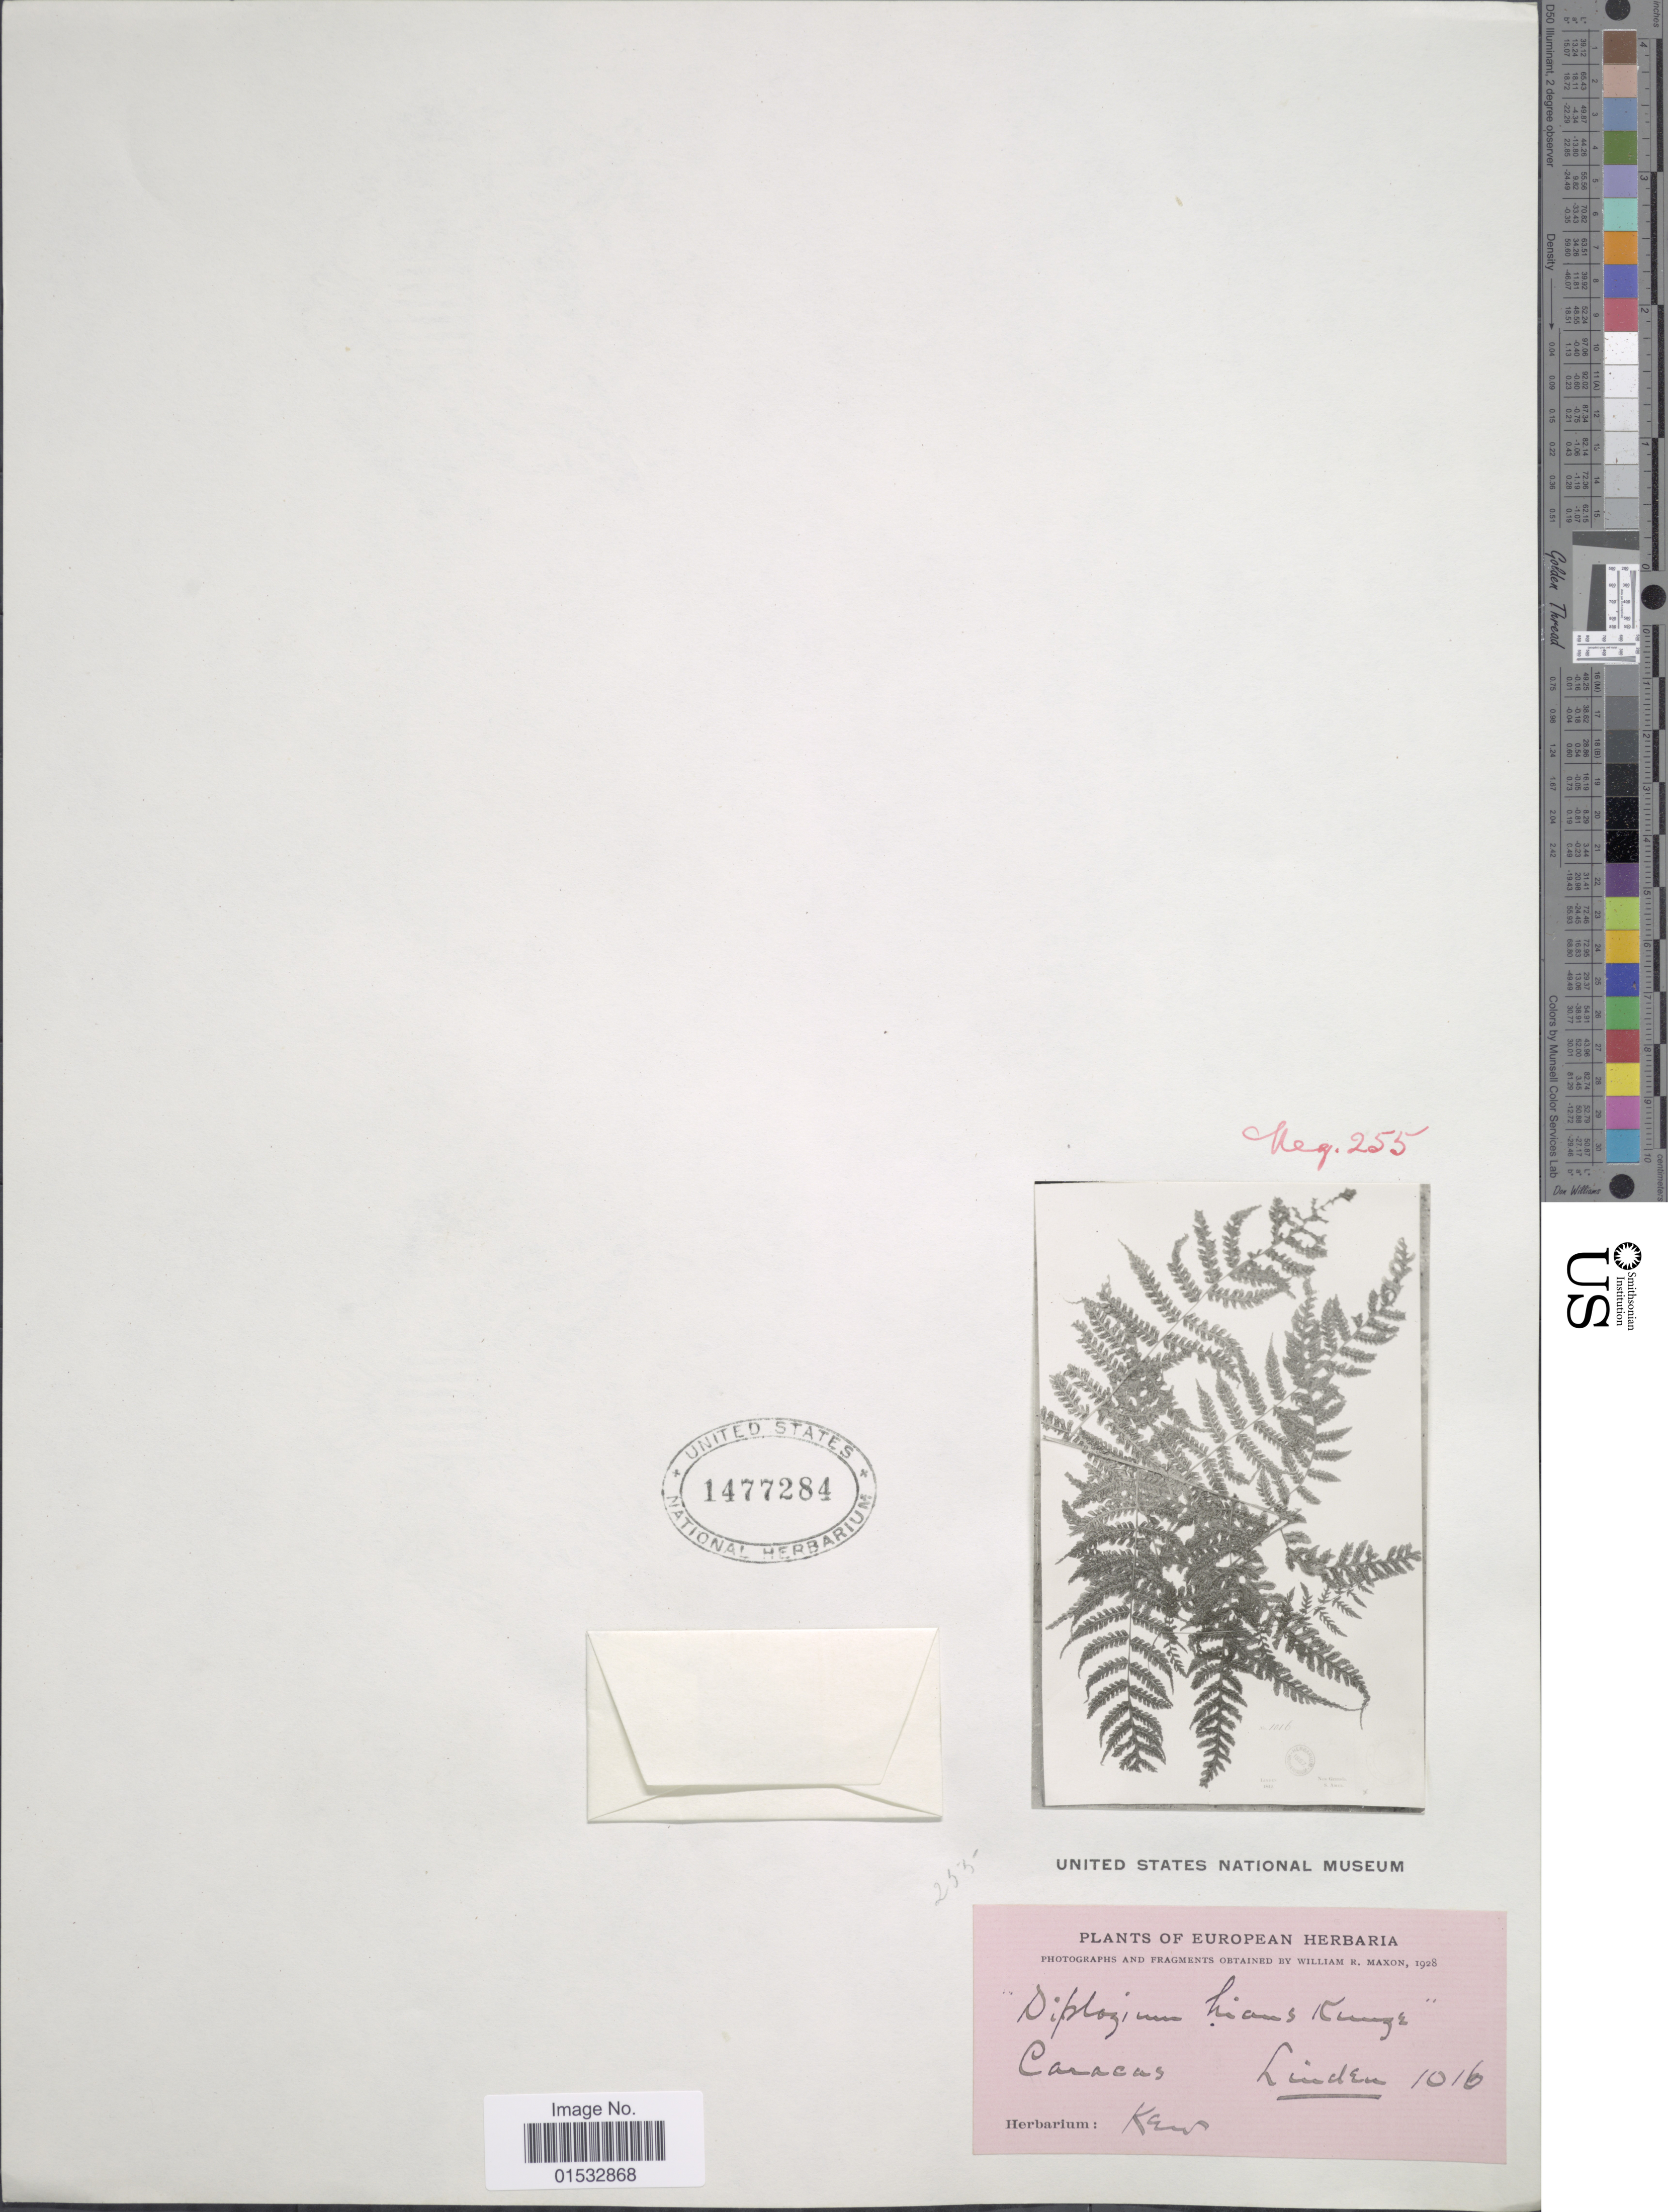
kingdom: Plantae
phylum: Tracheophyta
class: Polypodiopsida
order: Polypodiales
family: Athyriaceae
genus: Diplazium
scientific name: Diplazium hians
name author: Kunze ex Klotzsch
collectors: -- Linden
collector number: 1016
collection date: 1928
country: Venezuela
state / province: Distrito Federal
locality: Europian Herbaria, Caracas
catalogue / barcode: US 1477284